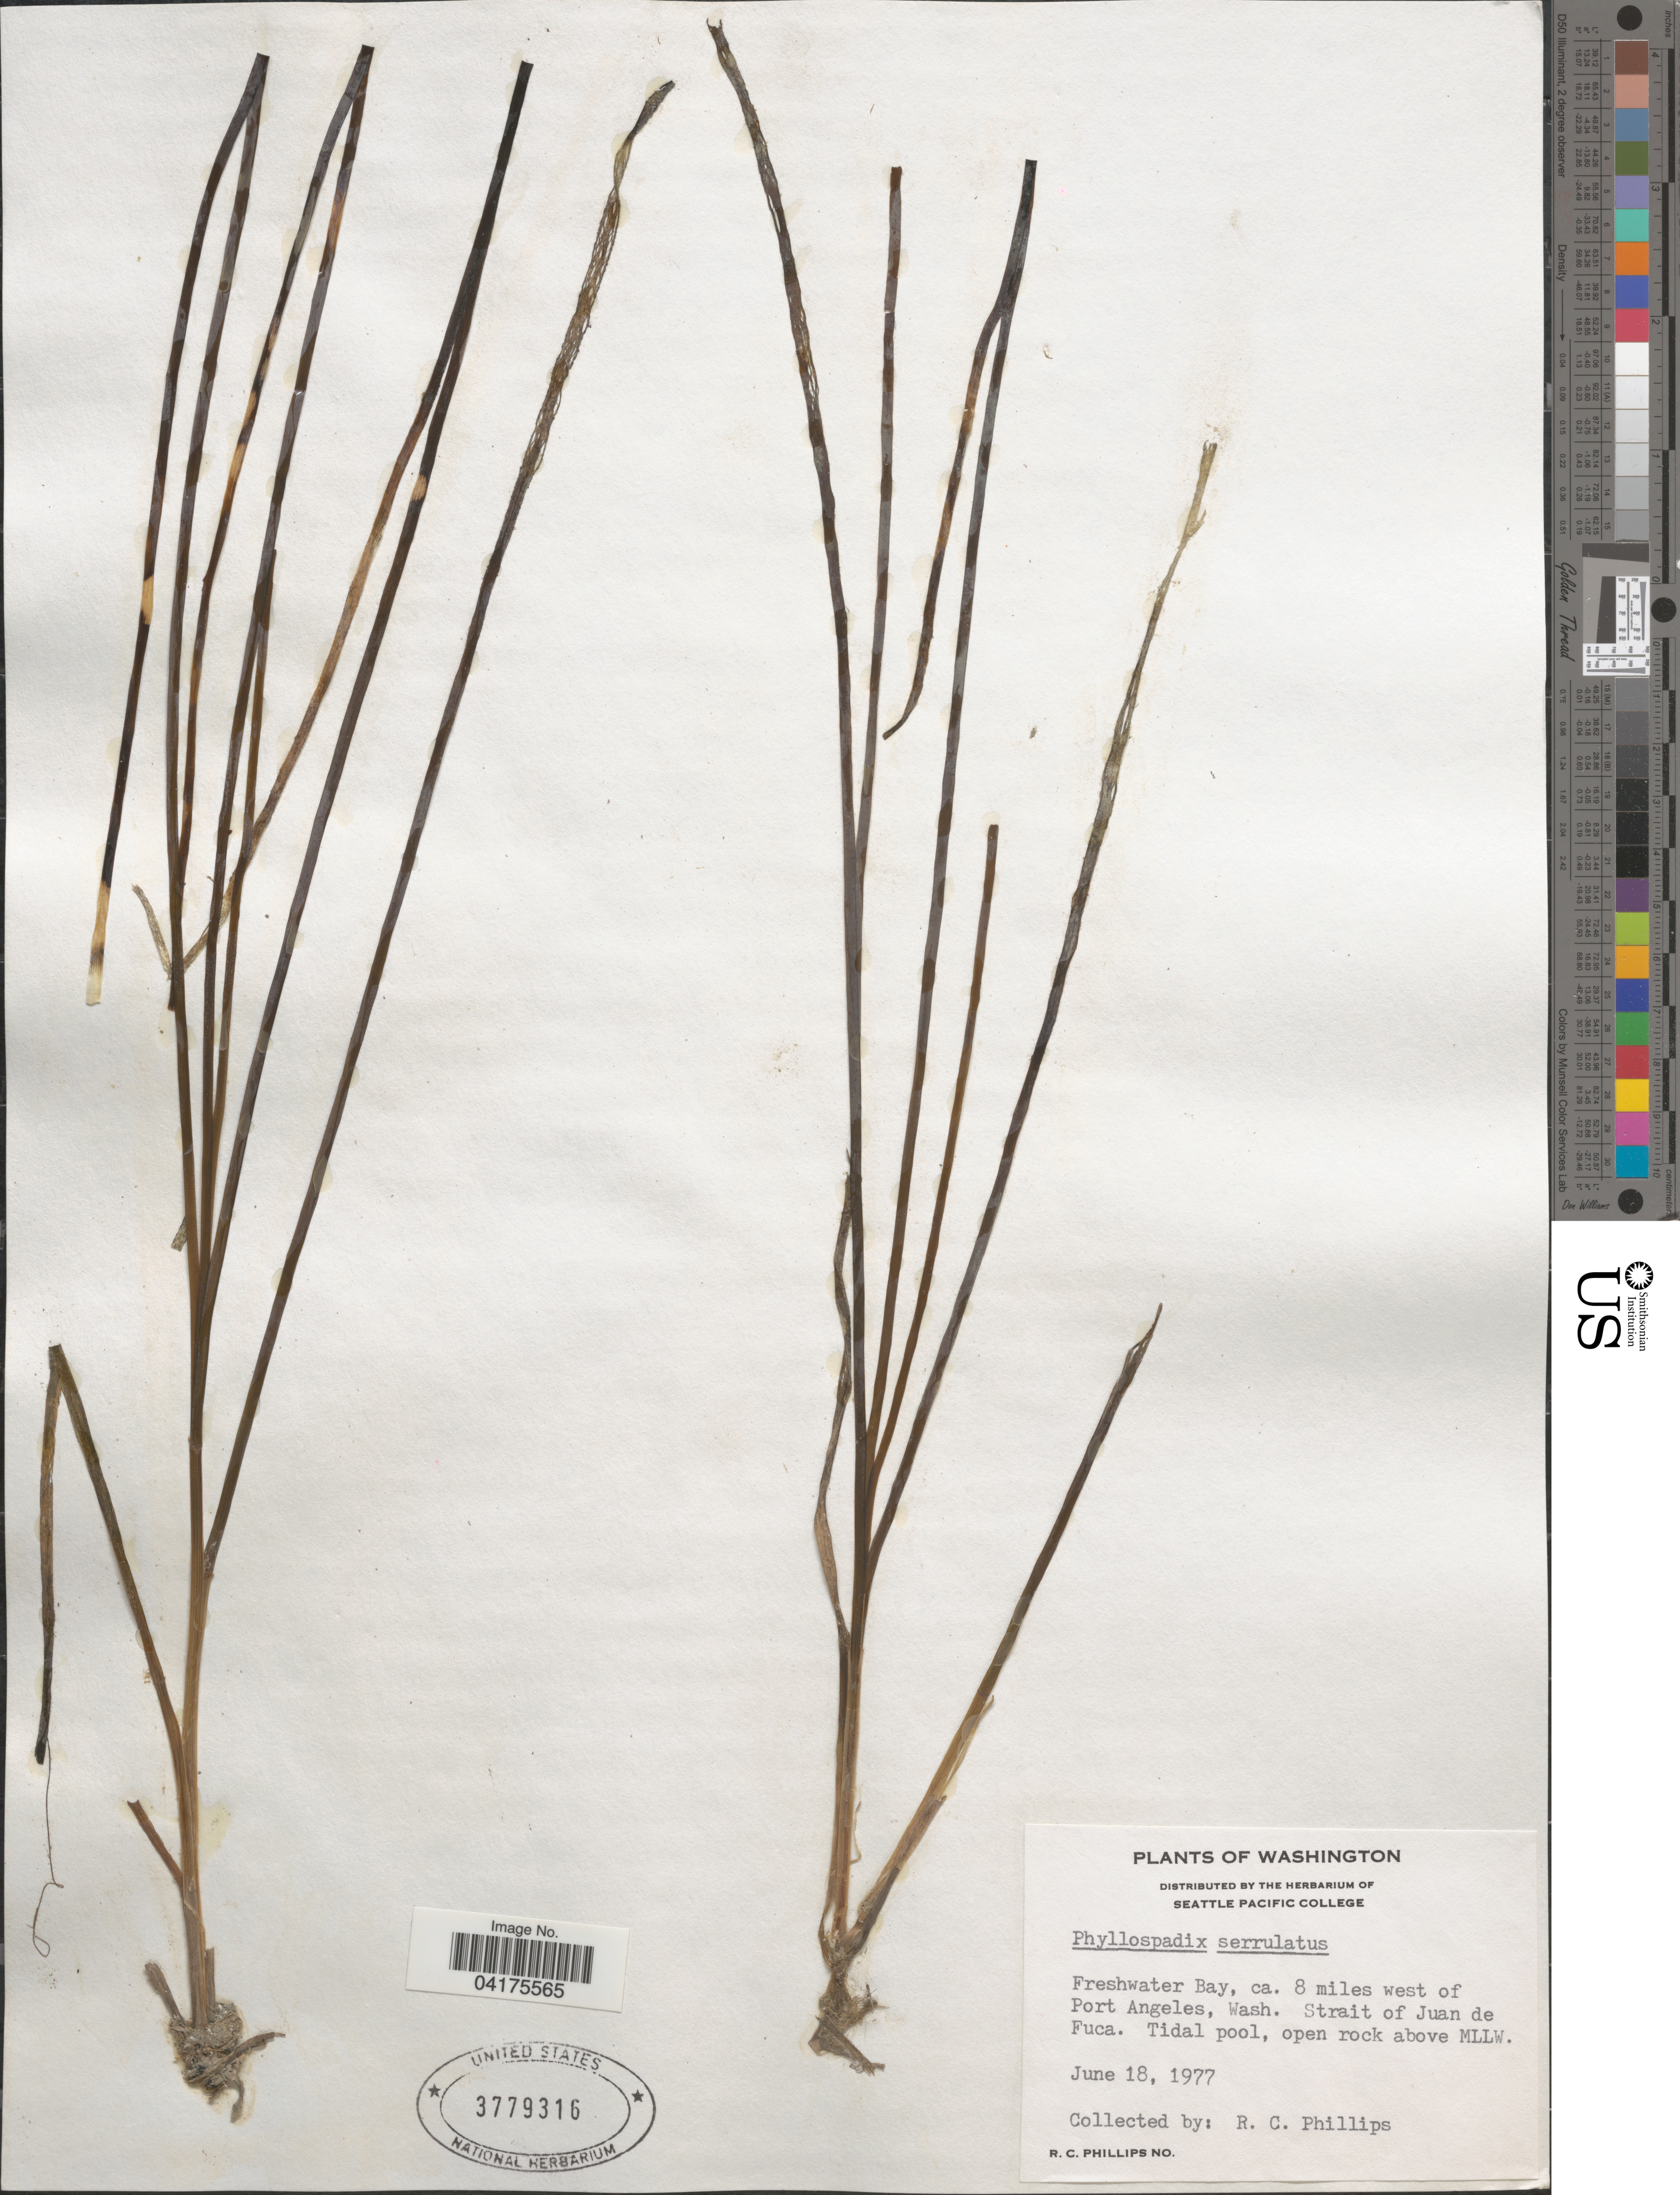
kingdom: Plantae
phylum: Tracheophyta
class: Liliopsida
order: Alismatales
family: Zosteraceae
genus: Phyllospadix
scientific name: Phyllospadix serrulatus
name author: Rupr.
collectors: R. C. Phillips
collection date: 1977-06-18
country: United States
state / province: Washington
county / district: Clallam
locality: Freshwater Bay, ca. 8 miles west of Port Angeles. Strait of Juan de Fuca. Tidal pool, open rock above MLLW.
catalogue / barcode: US 3779316